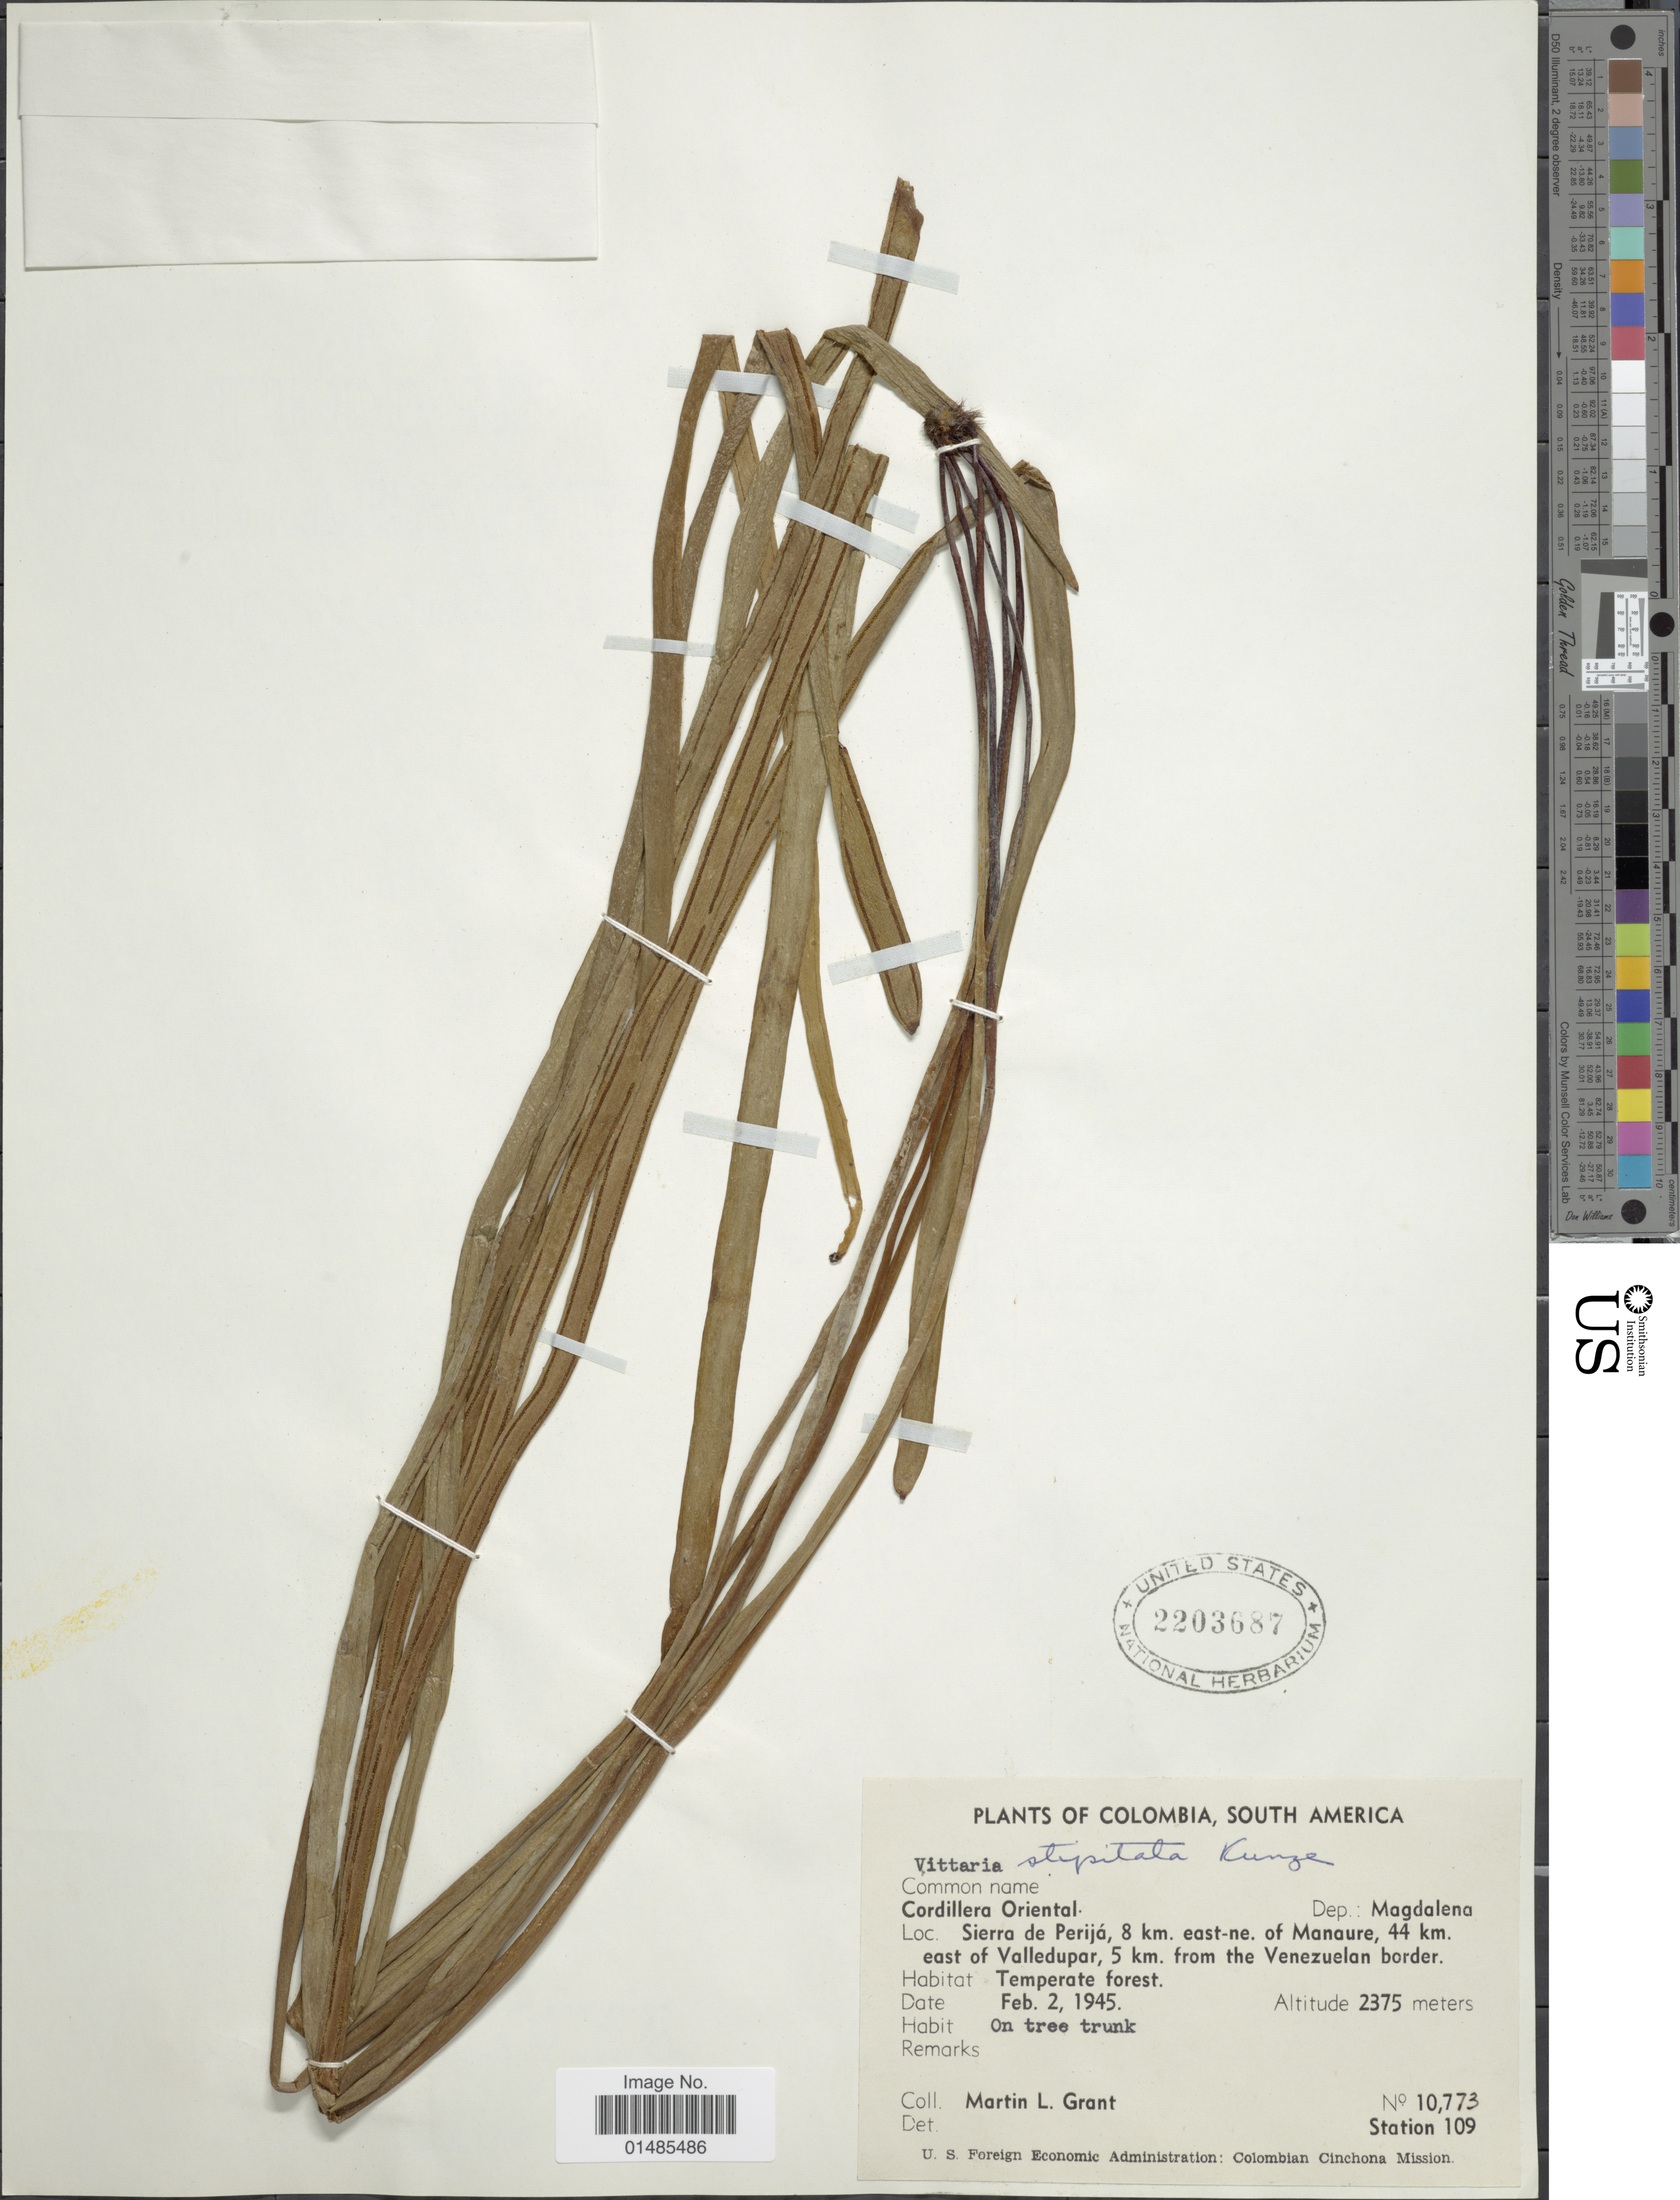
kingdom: Plantae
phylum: Tracheophyta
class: Polypodiopsida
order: Polypodiales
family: Pteridaceae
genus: Radiovittaria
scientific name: Radiovittaria stipitata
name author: (Kunze) E.H. Crane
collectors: M. L. Grant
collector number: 10773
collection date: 1945-02-02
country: Colombia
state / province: Magdalena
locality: Cordillera Oriental. Sierra de Perijá, 8 km. east-ne. of Manaure, 44 km. east of Valledupart, 5 km. from the Venezuelan border.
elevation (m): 2375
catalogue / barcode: US 2203687